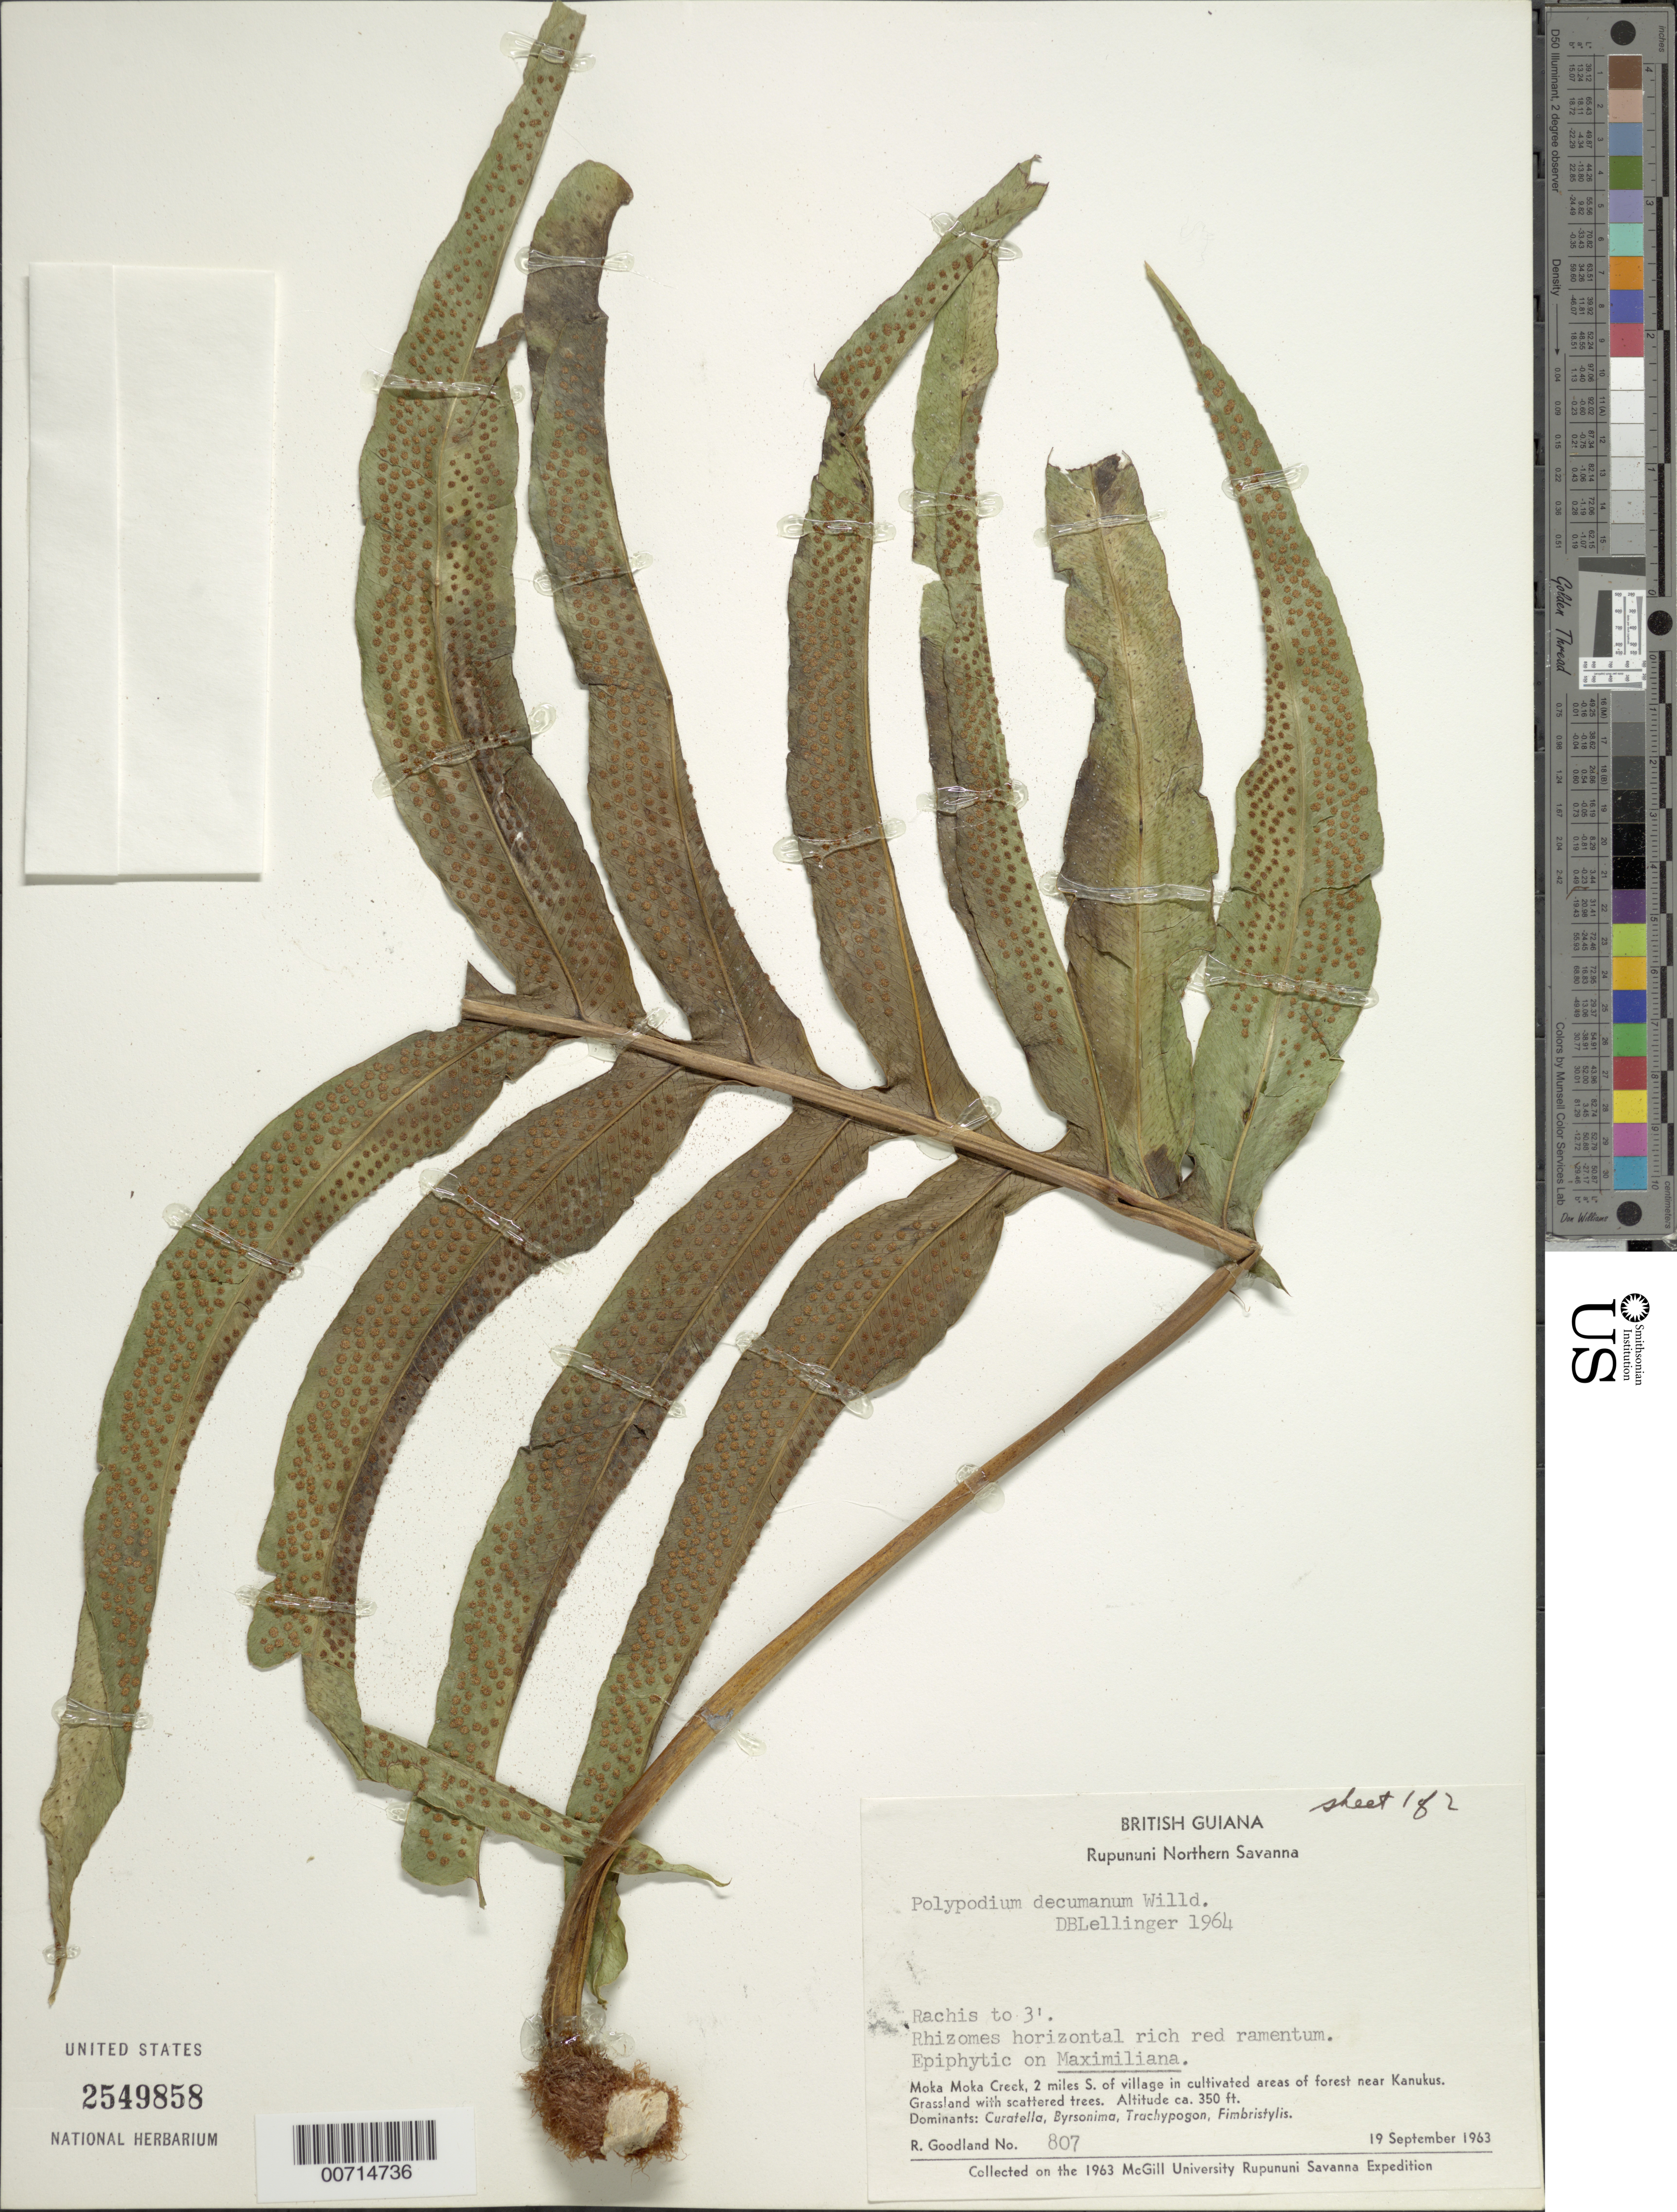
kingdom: Plantae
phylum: Tracheophyta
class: Polypodiopsida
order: Polypodiales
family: Polypodiaceae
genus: Phlebodium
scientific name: Phlebodium decumanum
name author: (Willd.) J. Sm.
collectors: R. Goodland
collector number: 807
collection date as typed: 19-Sep-63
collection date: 1963-09-19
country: Guyana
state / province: U. Takutu-U. Essequibo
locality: Rupununi Northern Savanna, Moka Moka Creek, 2 mi. S of village, near Kanukus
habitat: Grassland with scattered trees. Dominants: Curatella, Byrsonima, Trachypogon, Fimbristylis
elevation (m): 107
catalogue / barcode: US 2549858